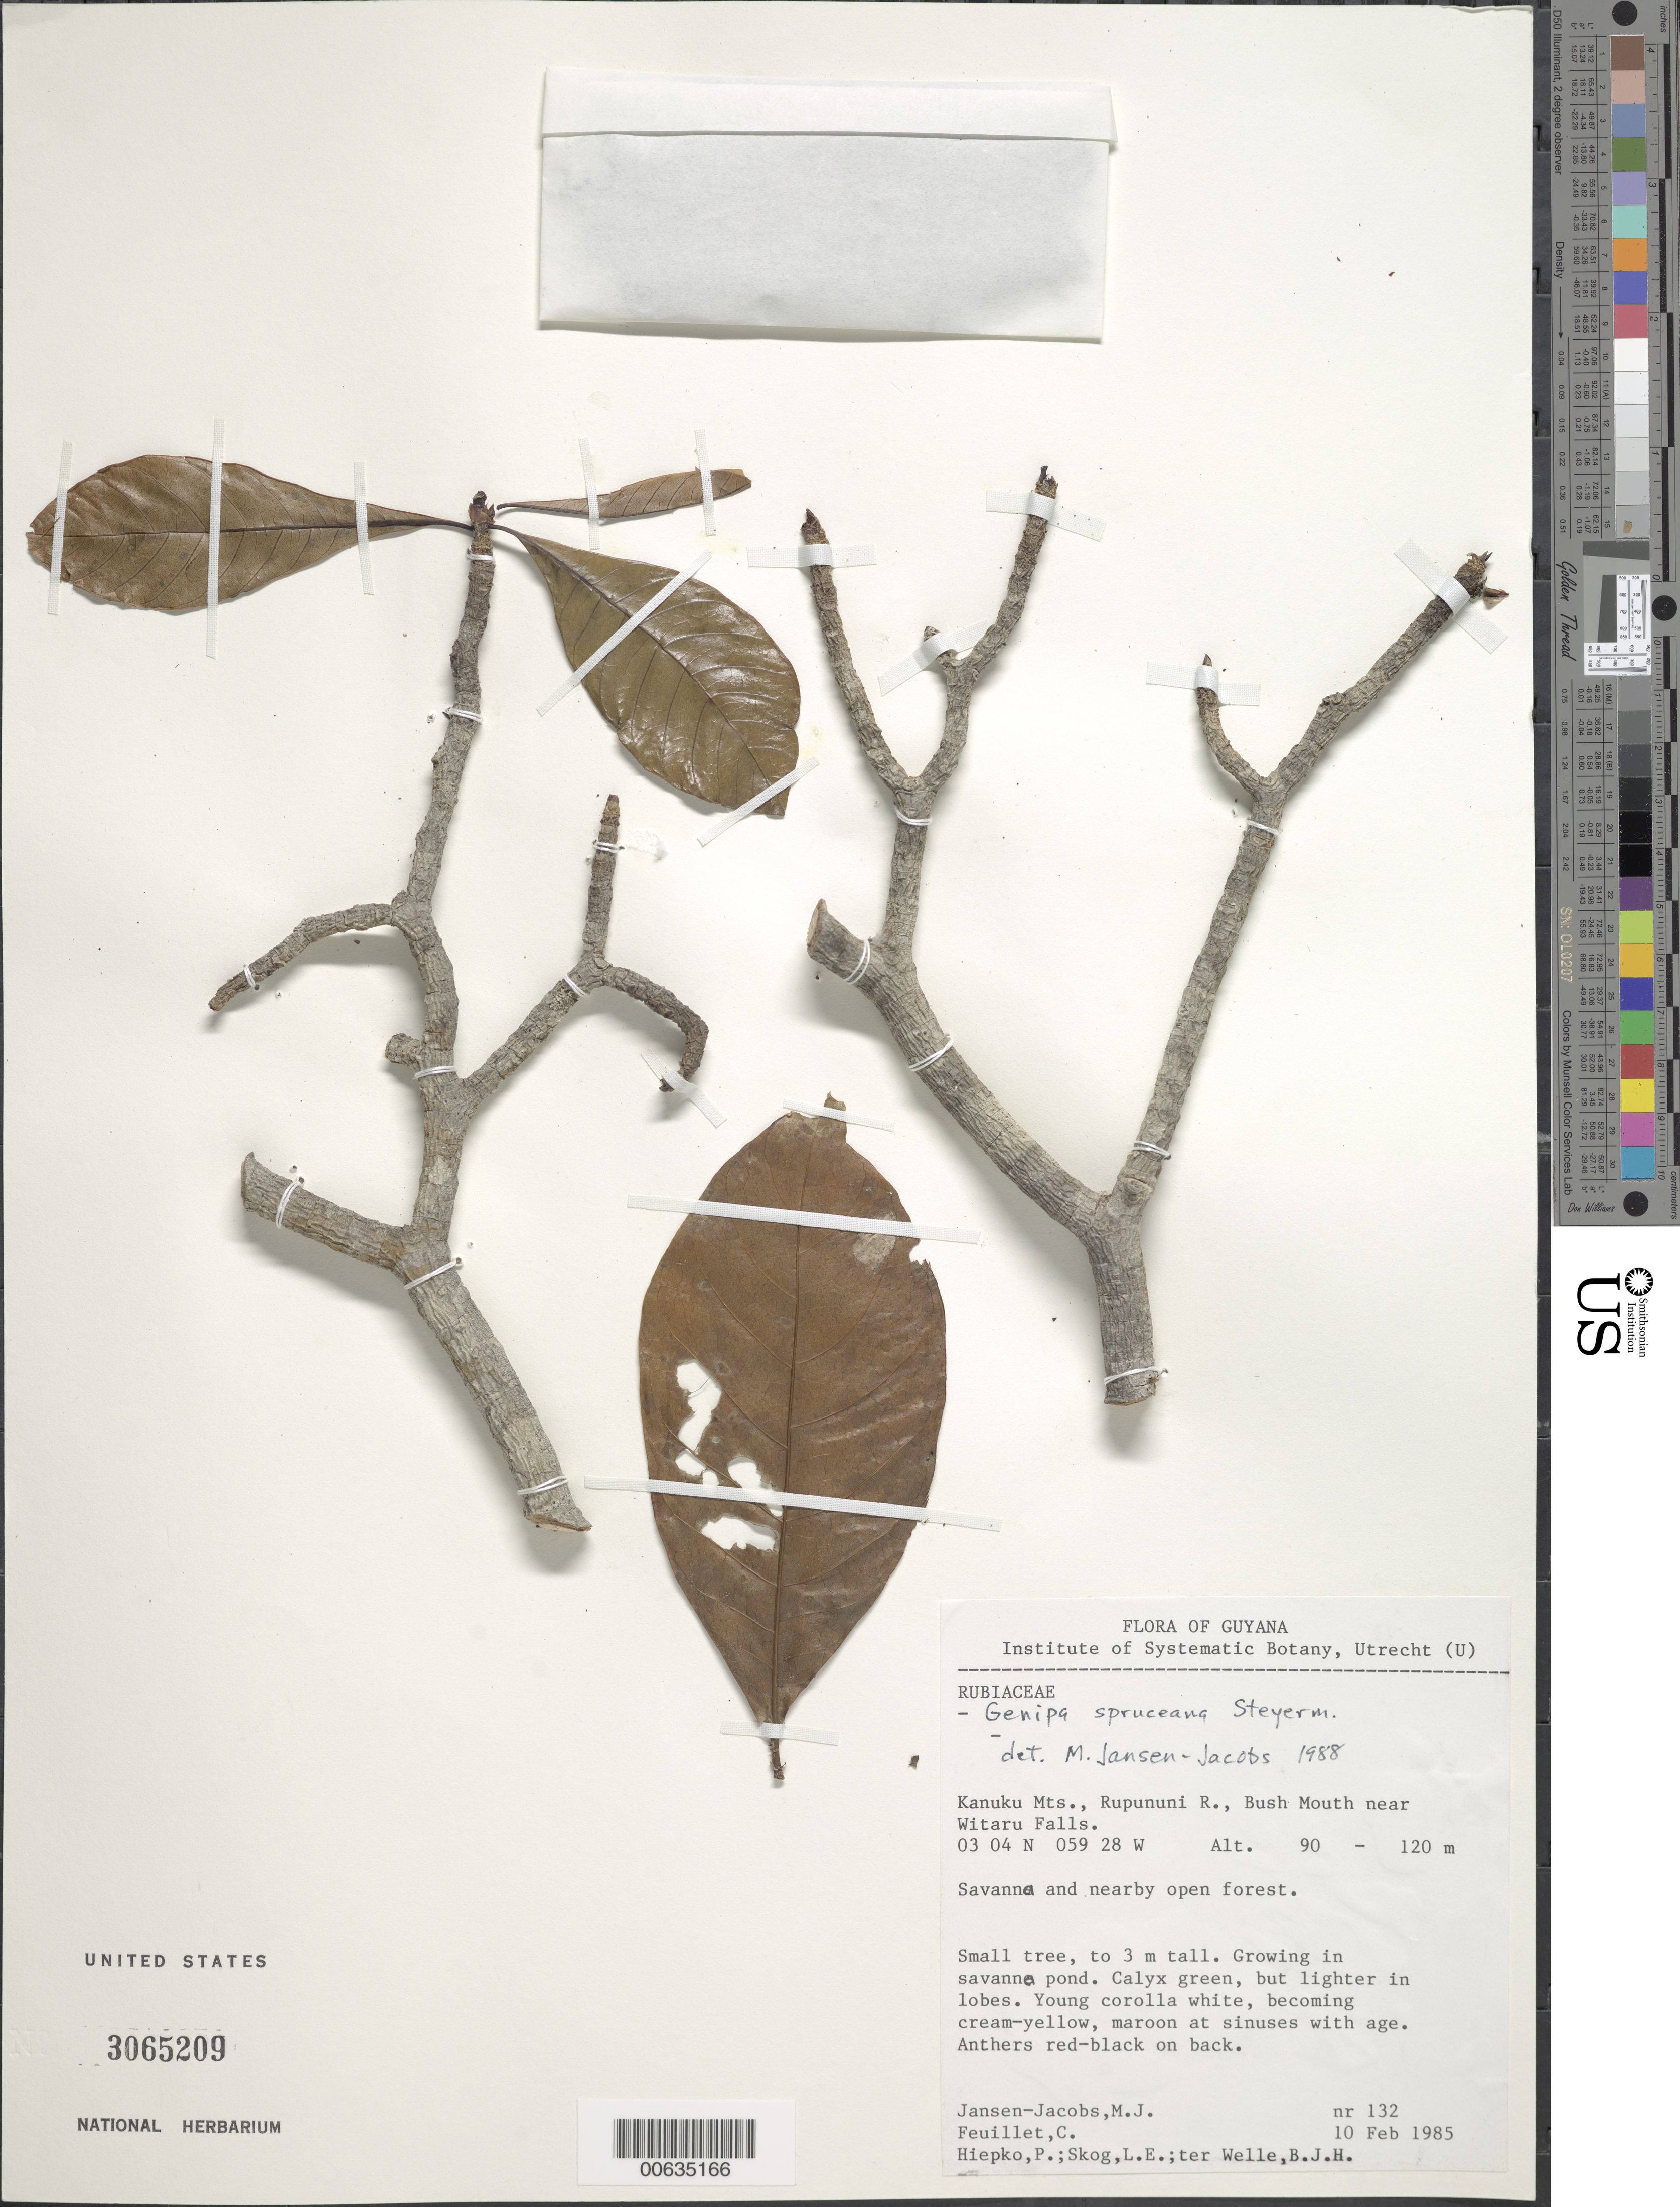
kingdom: Plantae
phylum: Tracheophyta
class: Magnoliopsida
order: Gentianales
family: Rubiaceae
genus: Genipa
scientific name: Genipa spruceana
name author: Steyerm.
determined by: Jansen-Jacobs, M. J., (U), Nationaal Herbarium Nederland, Utrecht University branch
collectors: M. J. Jansen-Jacobs, C. Feuillet, P. H. Hiepko, L. E. Skog & B. Welle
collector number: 132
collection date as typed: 10-Feb-85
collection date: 1985-02-10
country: Guyana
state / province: U. Takutu-U. Essequibo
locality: Kanuku Mts., Rupununi R., Bush Mouth near Witaru Falls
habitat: Savanna and nearby open forest. Growing in savanna pond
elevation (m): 90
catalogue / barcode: US 3065209